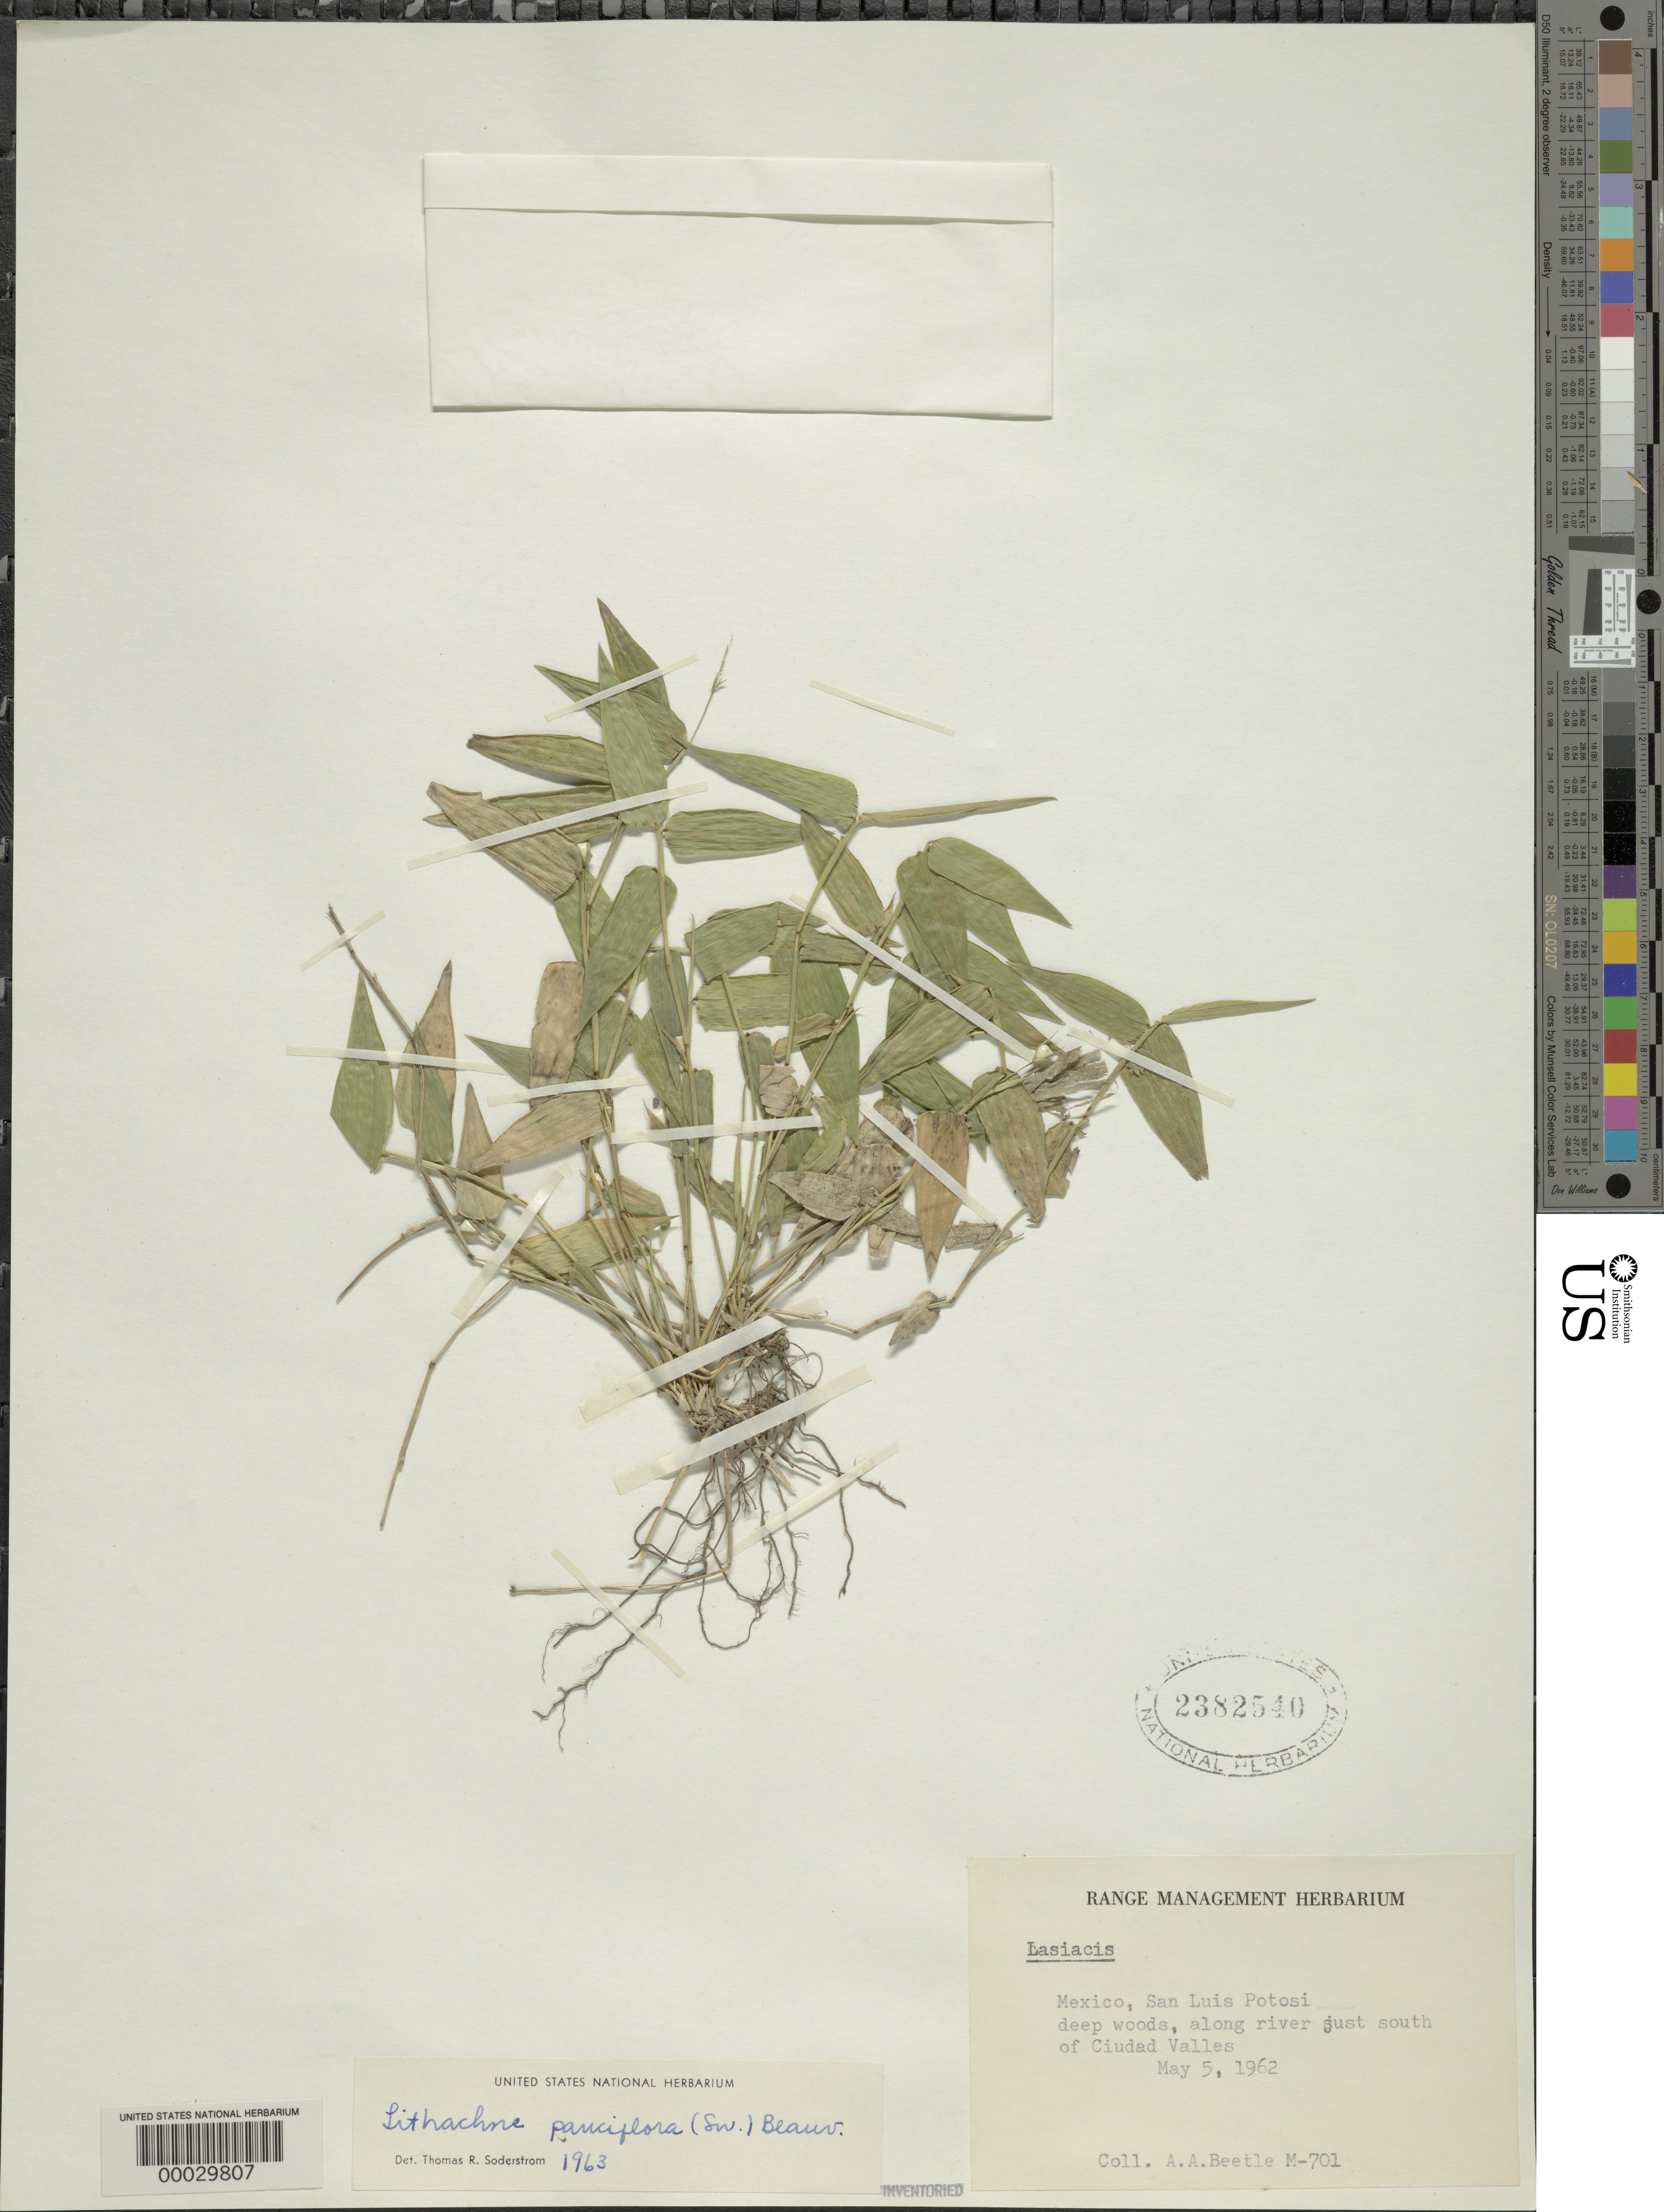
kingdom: Plantae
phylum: Tracheophyta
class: Liliopsida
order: Poales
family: Poaceae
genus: Lithachne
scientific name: Lithachne pauciflora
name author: (Sw.) P. Beauv.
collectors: A. A. Beetle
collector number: M-701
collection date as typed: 05 May 1962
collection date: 1962-05-05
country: Mexico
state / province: San Luis Potosí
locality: Ciudad Valles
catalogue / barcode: US 2382540